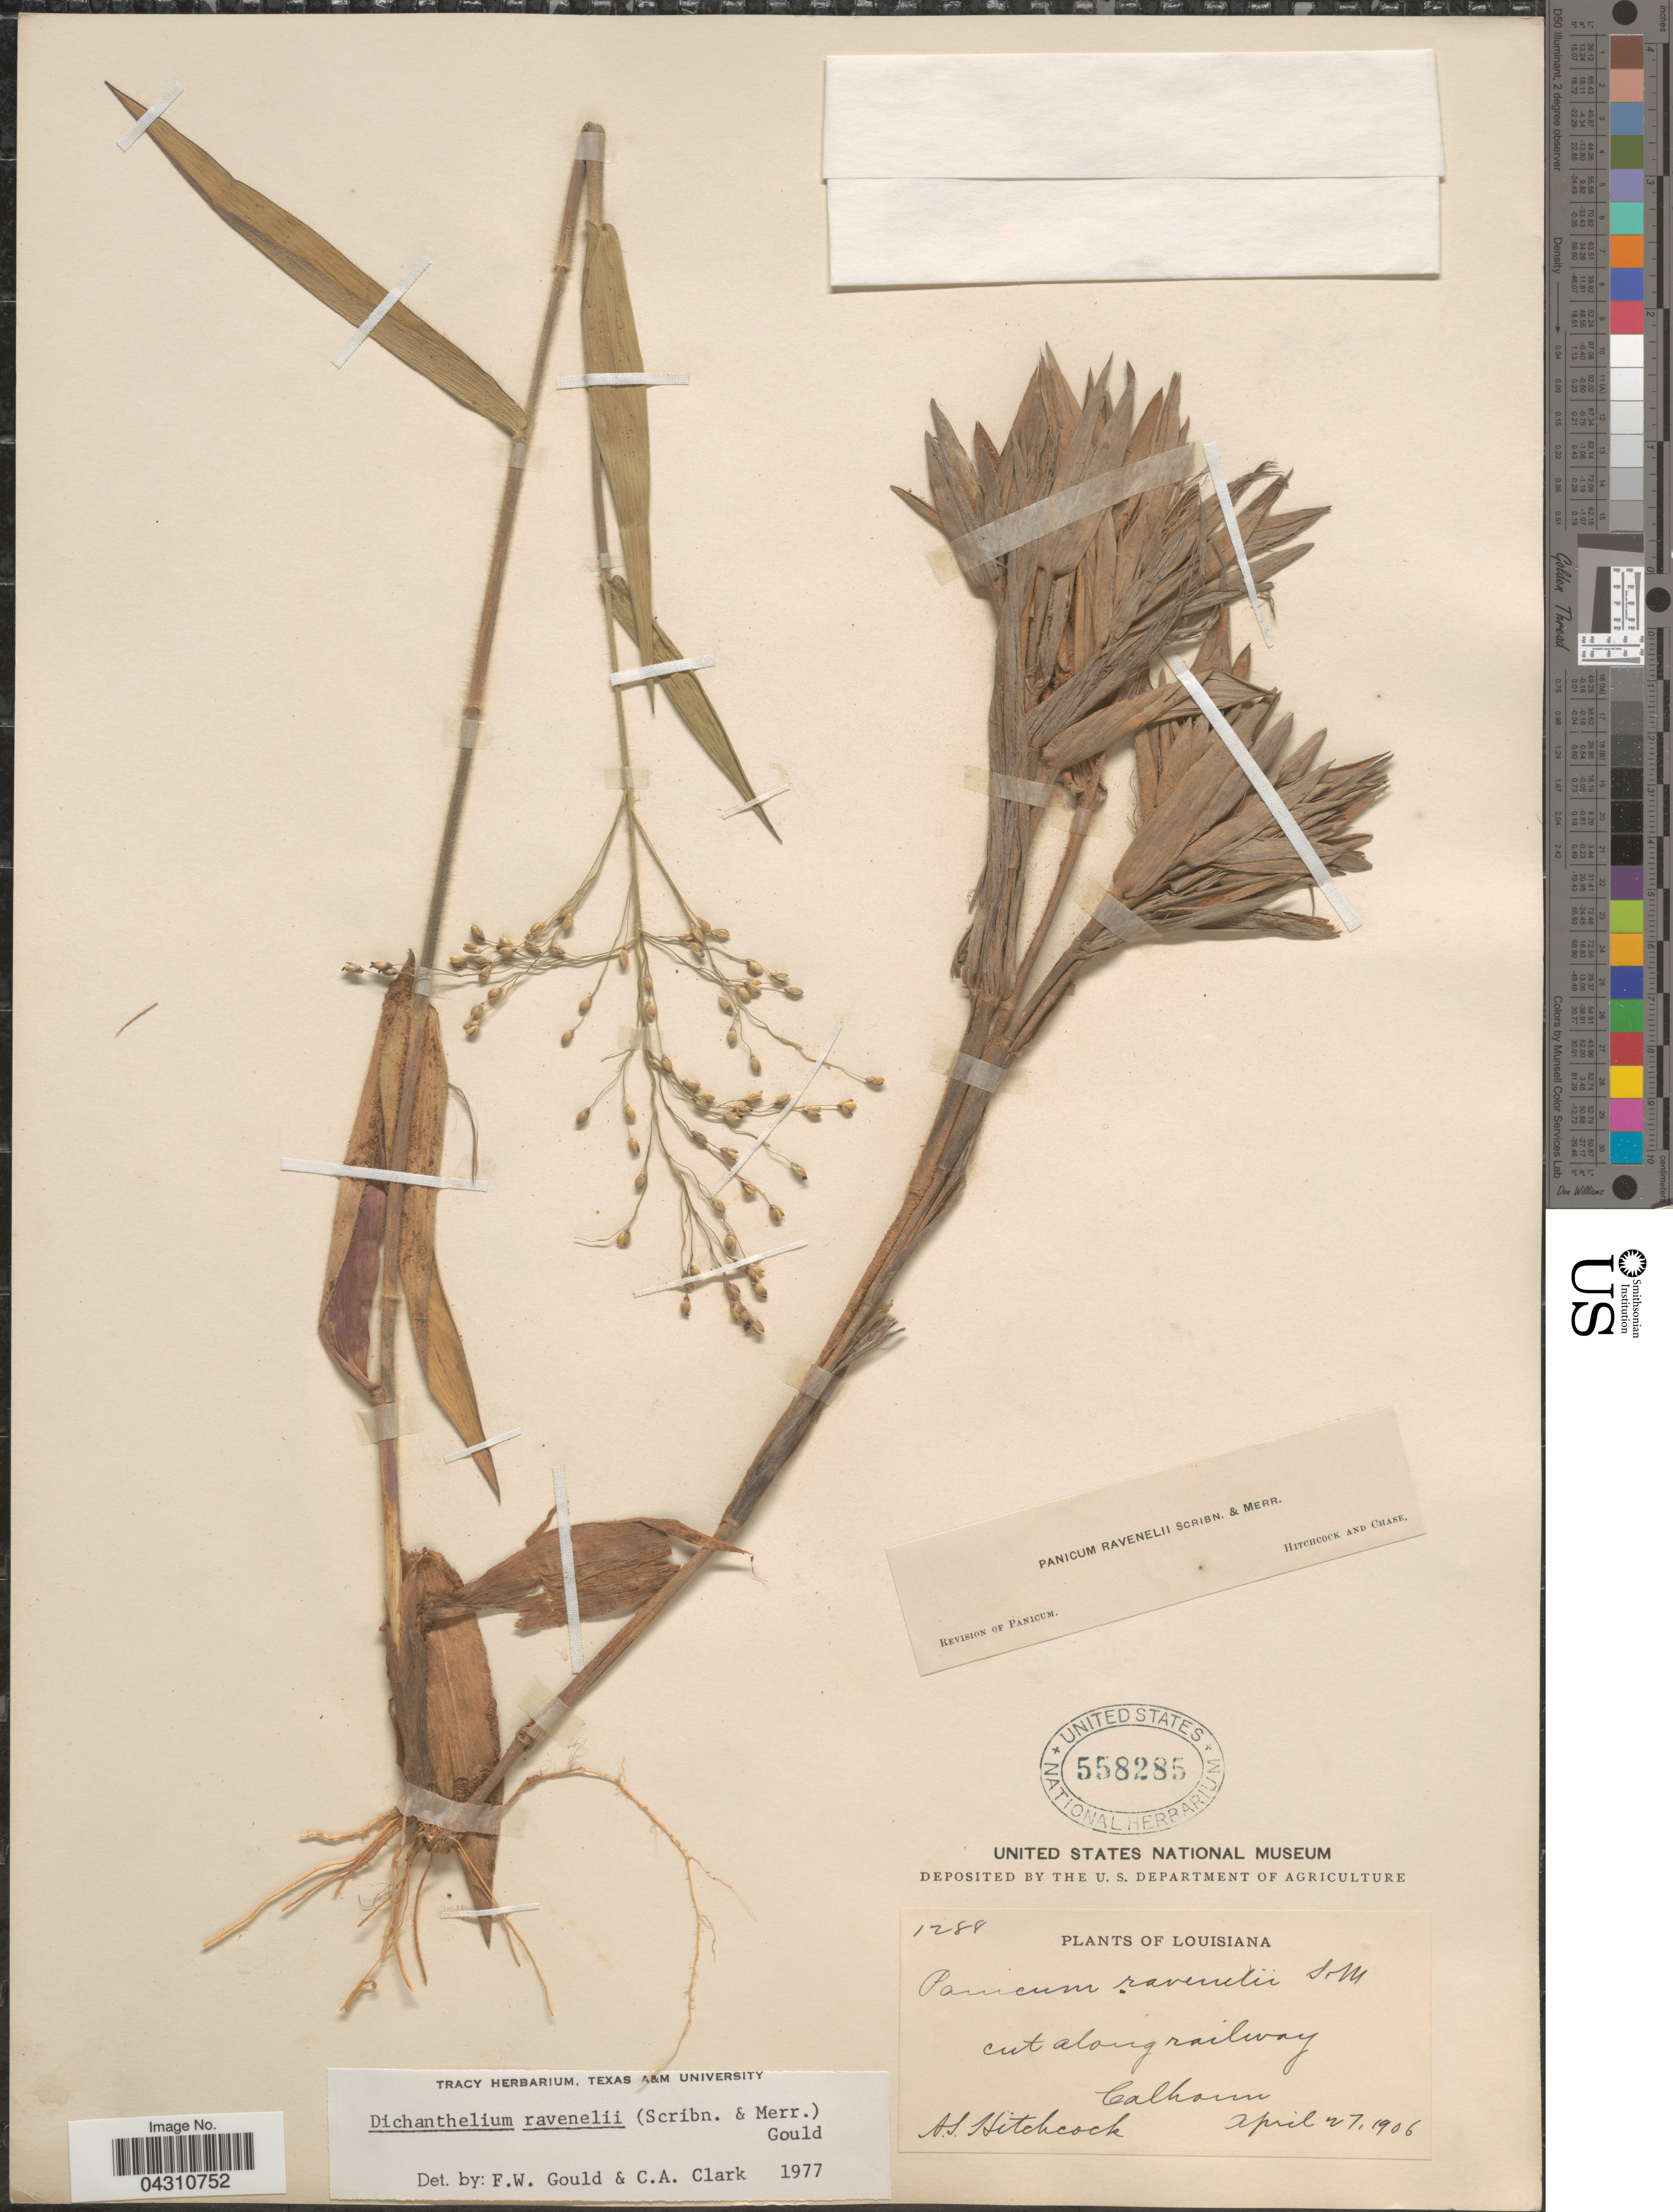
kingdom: Plantae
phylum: Tracheophyta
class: Liliopsida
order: Poales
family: Poaceae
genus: Dichanthelium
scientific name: Dichanthelium ravenelii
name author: (Scribn. & Merr.) Gould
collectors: A. S. Hitchcock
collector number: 1288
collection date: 1906-04-27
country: United States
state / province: Louisiana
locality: Cut along railway. Calhoun.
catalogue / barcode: US 558285